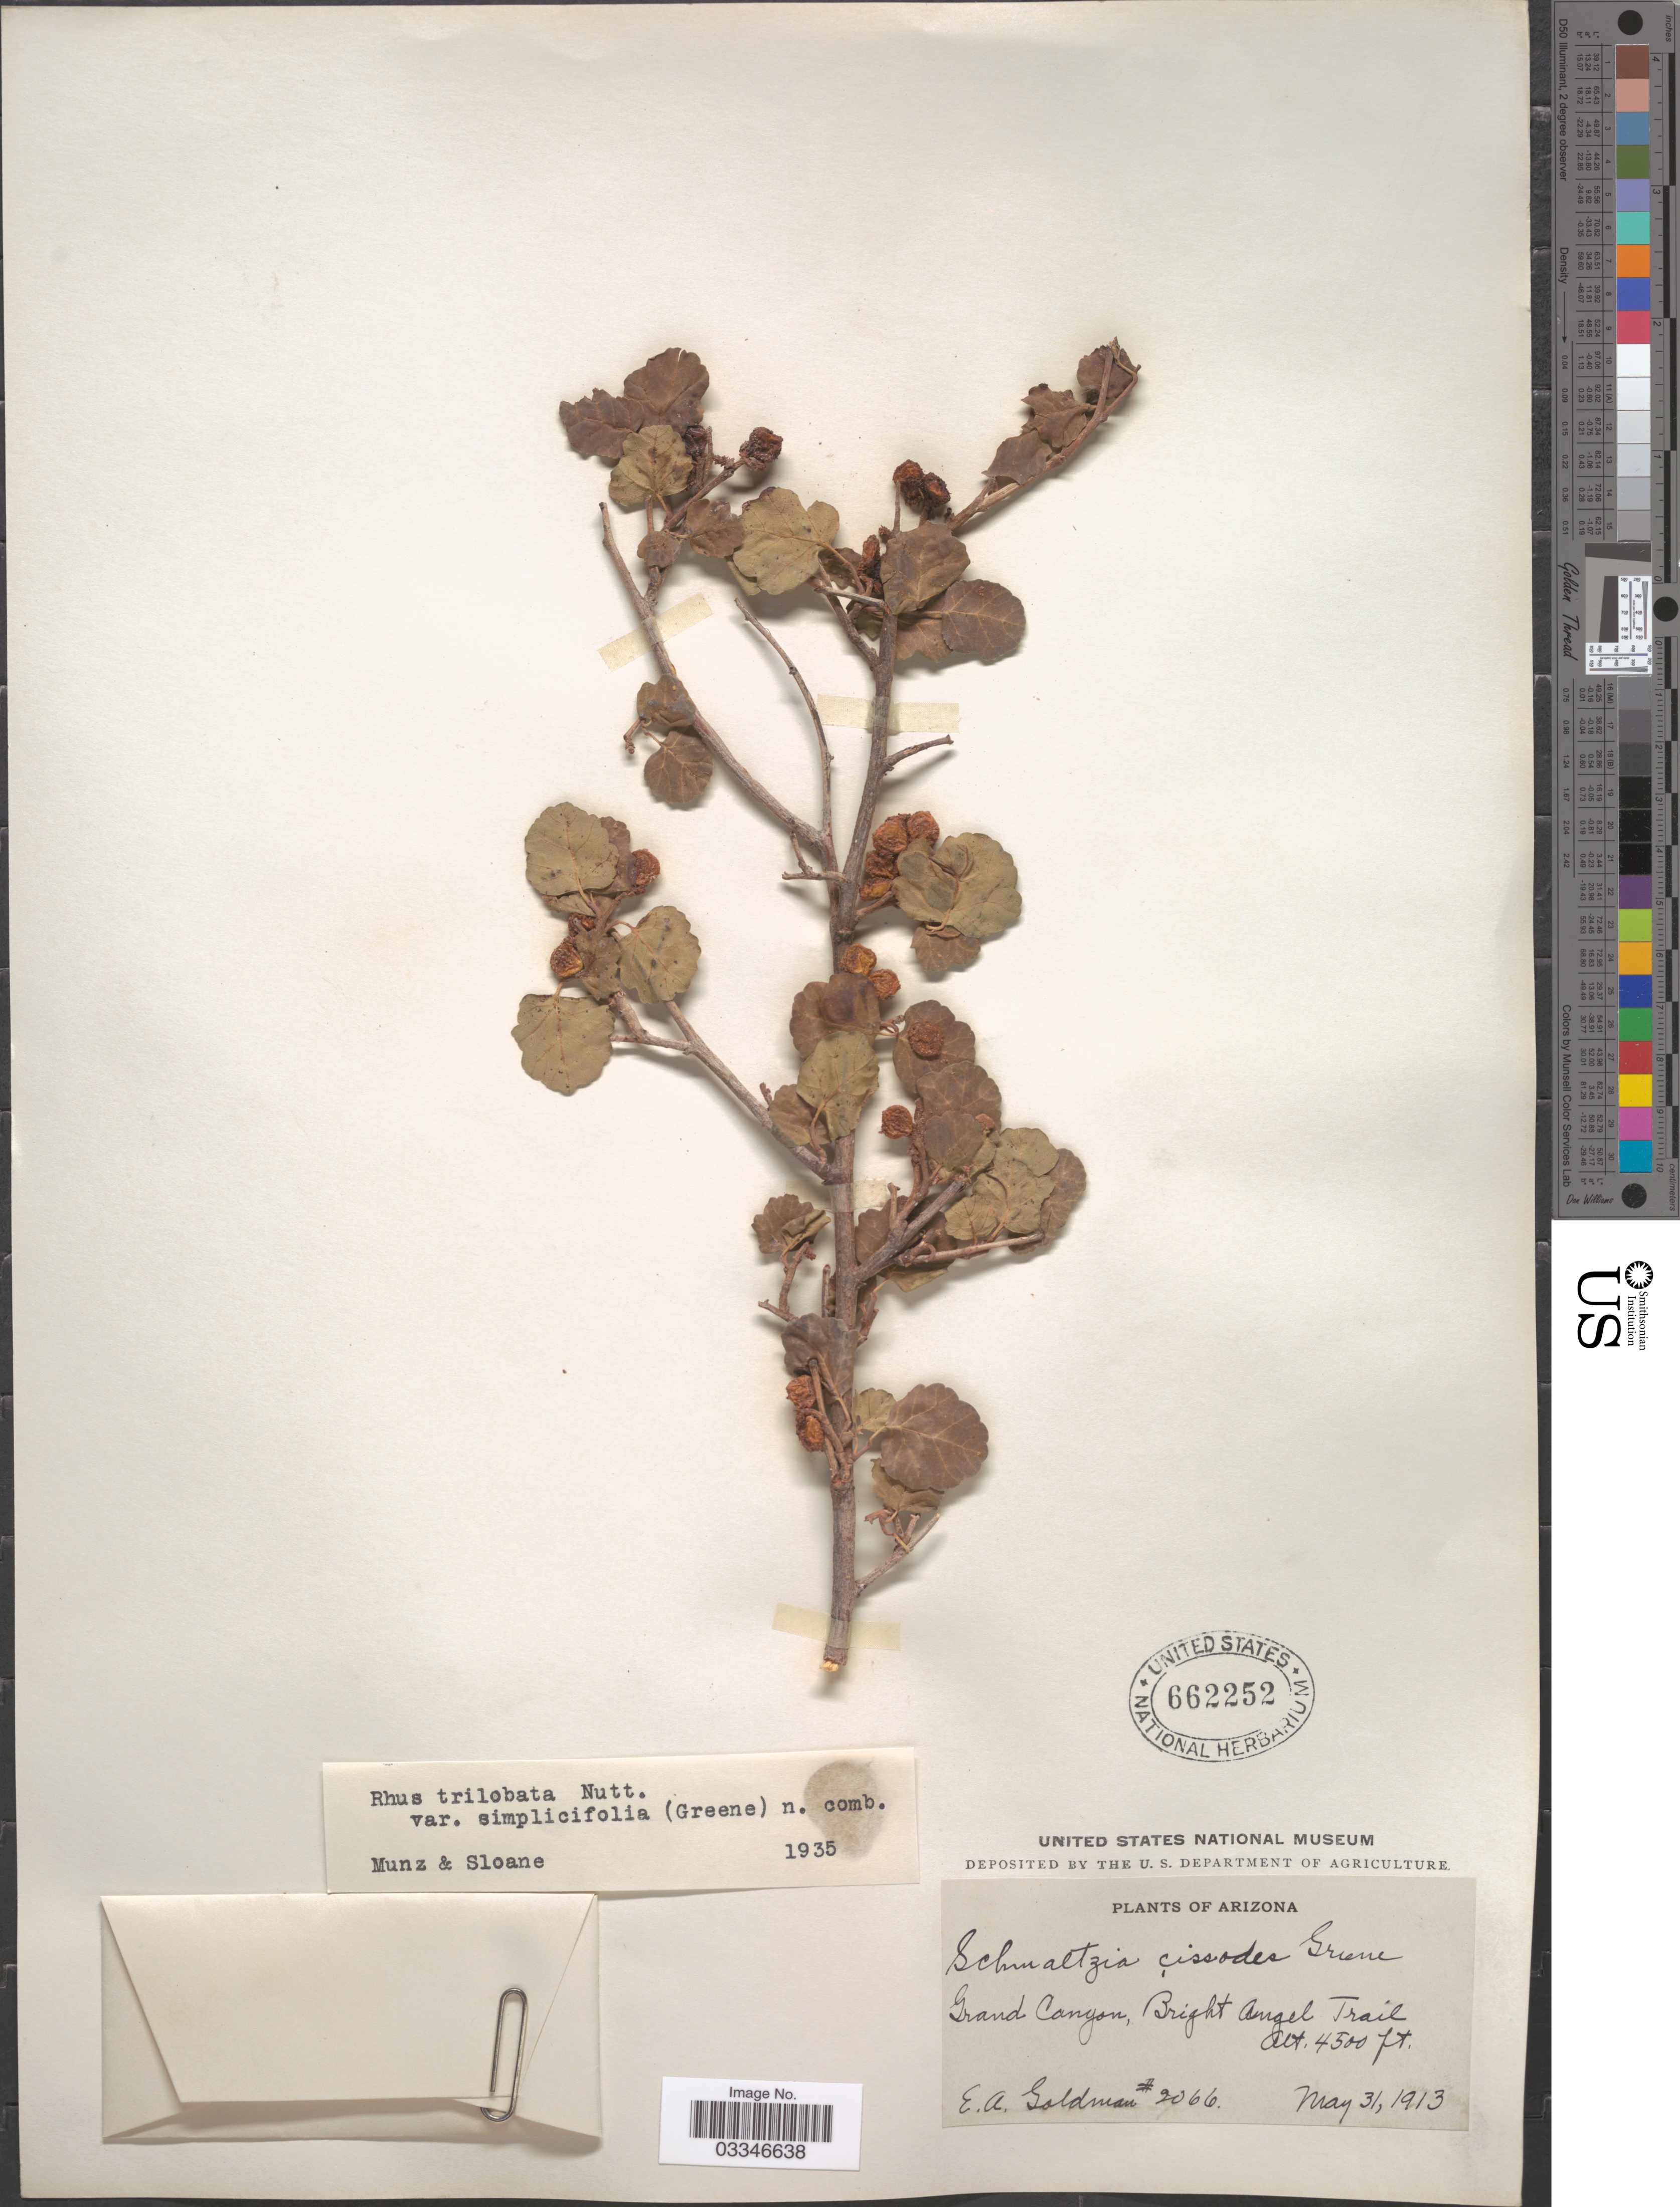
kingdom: Plantae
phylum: Tracheophyta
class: Magnoliopsida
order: Sapindales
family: Anacardiaceae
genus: Rhus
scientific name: Rhus trilobata var. simplicifolia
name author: (Greene) F.A. Barkley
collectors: E. A. Goldman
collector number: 2066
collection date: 1913-05-31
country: United States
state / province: Arizona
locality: Grand Canyon, Bright Angel Trail.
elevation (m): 1372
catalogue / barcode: US 662252